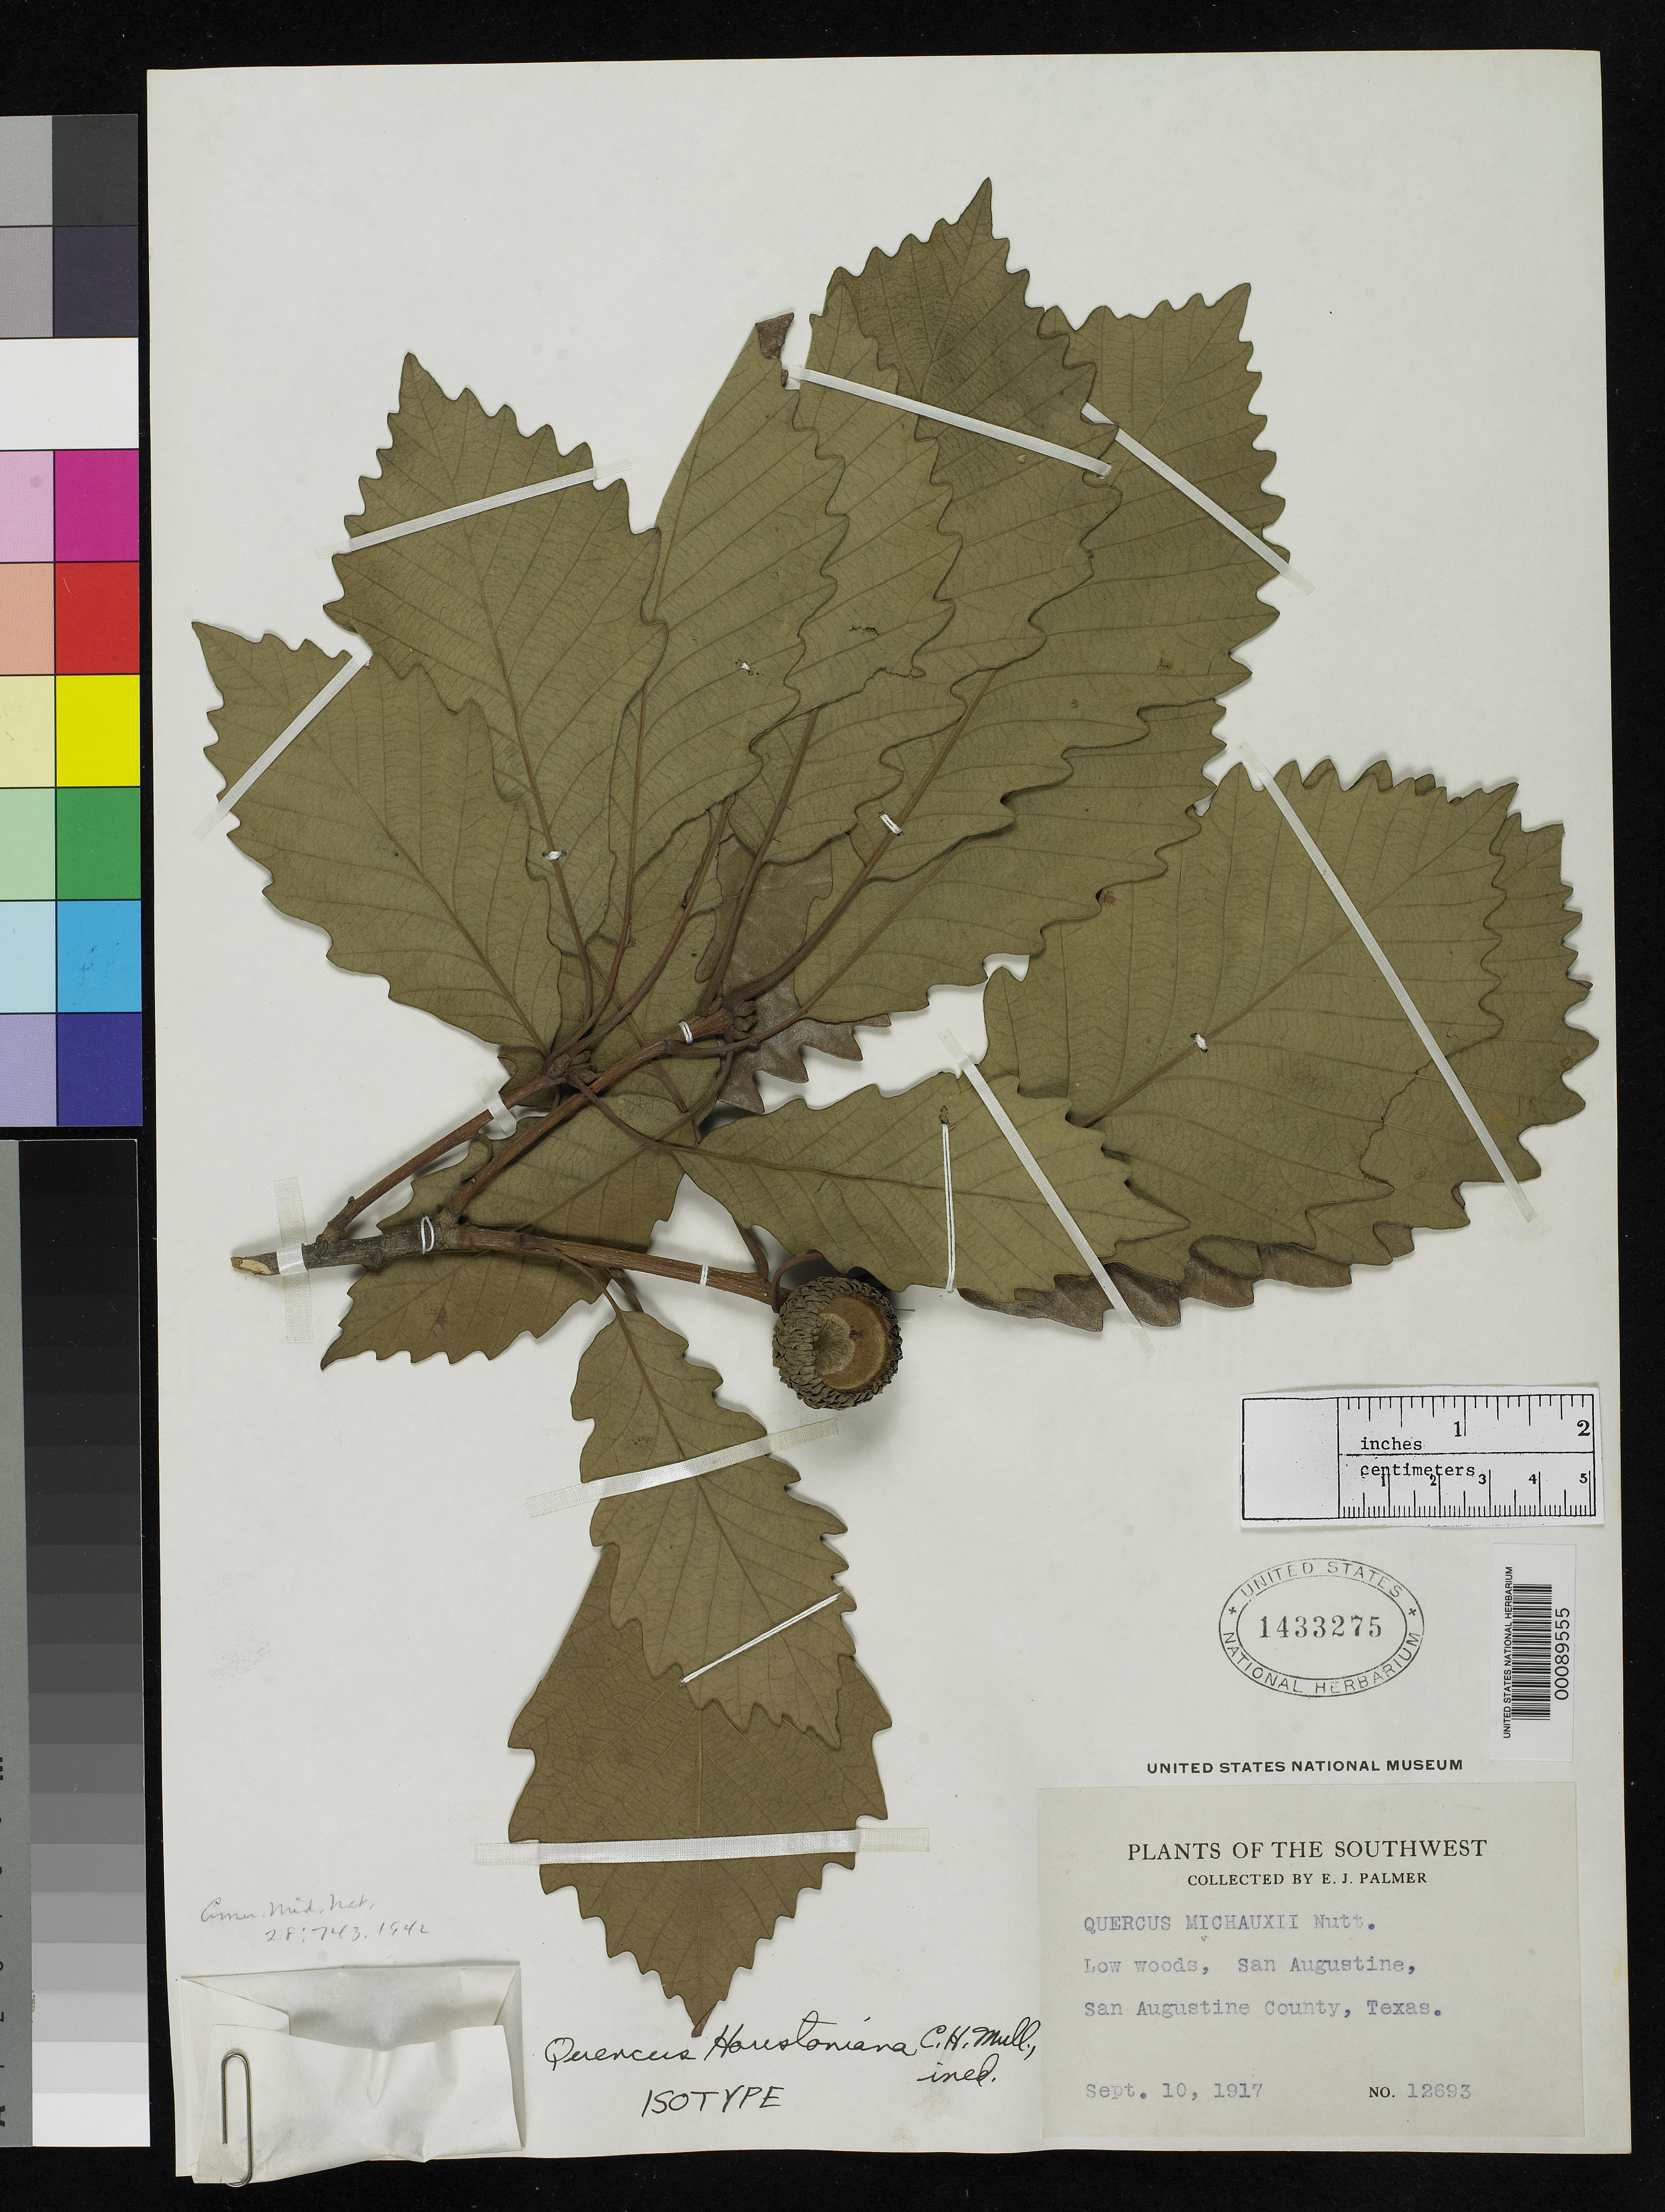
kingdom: Plantae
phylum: Tracheophyta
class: Magnoliopsida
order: Fagales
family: Fagaceae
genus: Quercus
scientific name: Quercus houstoniana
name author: C.H. Mull.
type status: Isotype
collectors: E. J. Palmer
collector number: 12693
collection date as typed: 10 Sep 1917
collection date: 1917-09-10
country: United States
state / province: Texas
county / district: San Augustine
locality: San Augustine.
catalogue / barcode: US 1433275